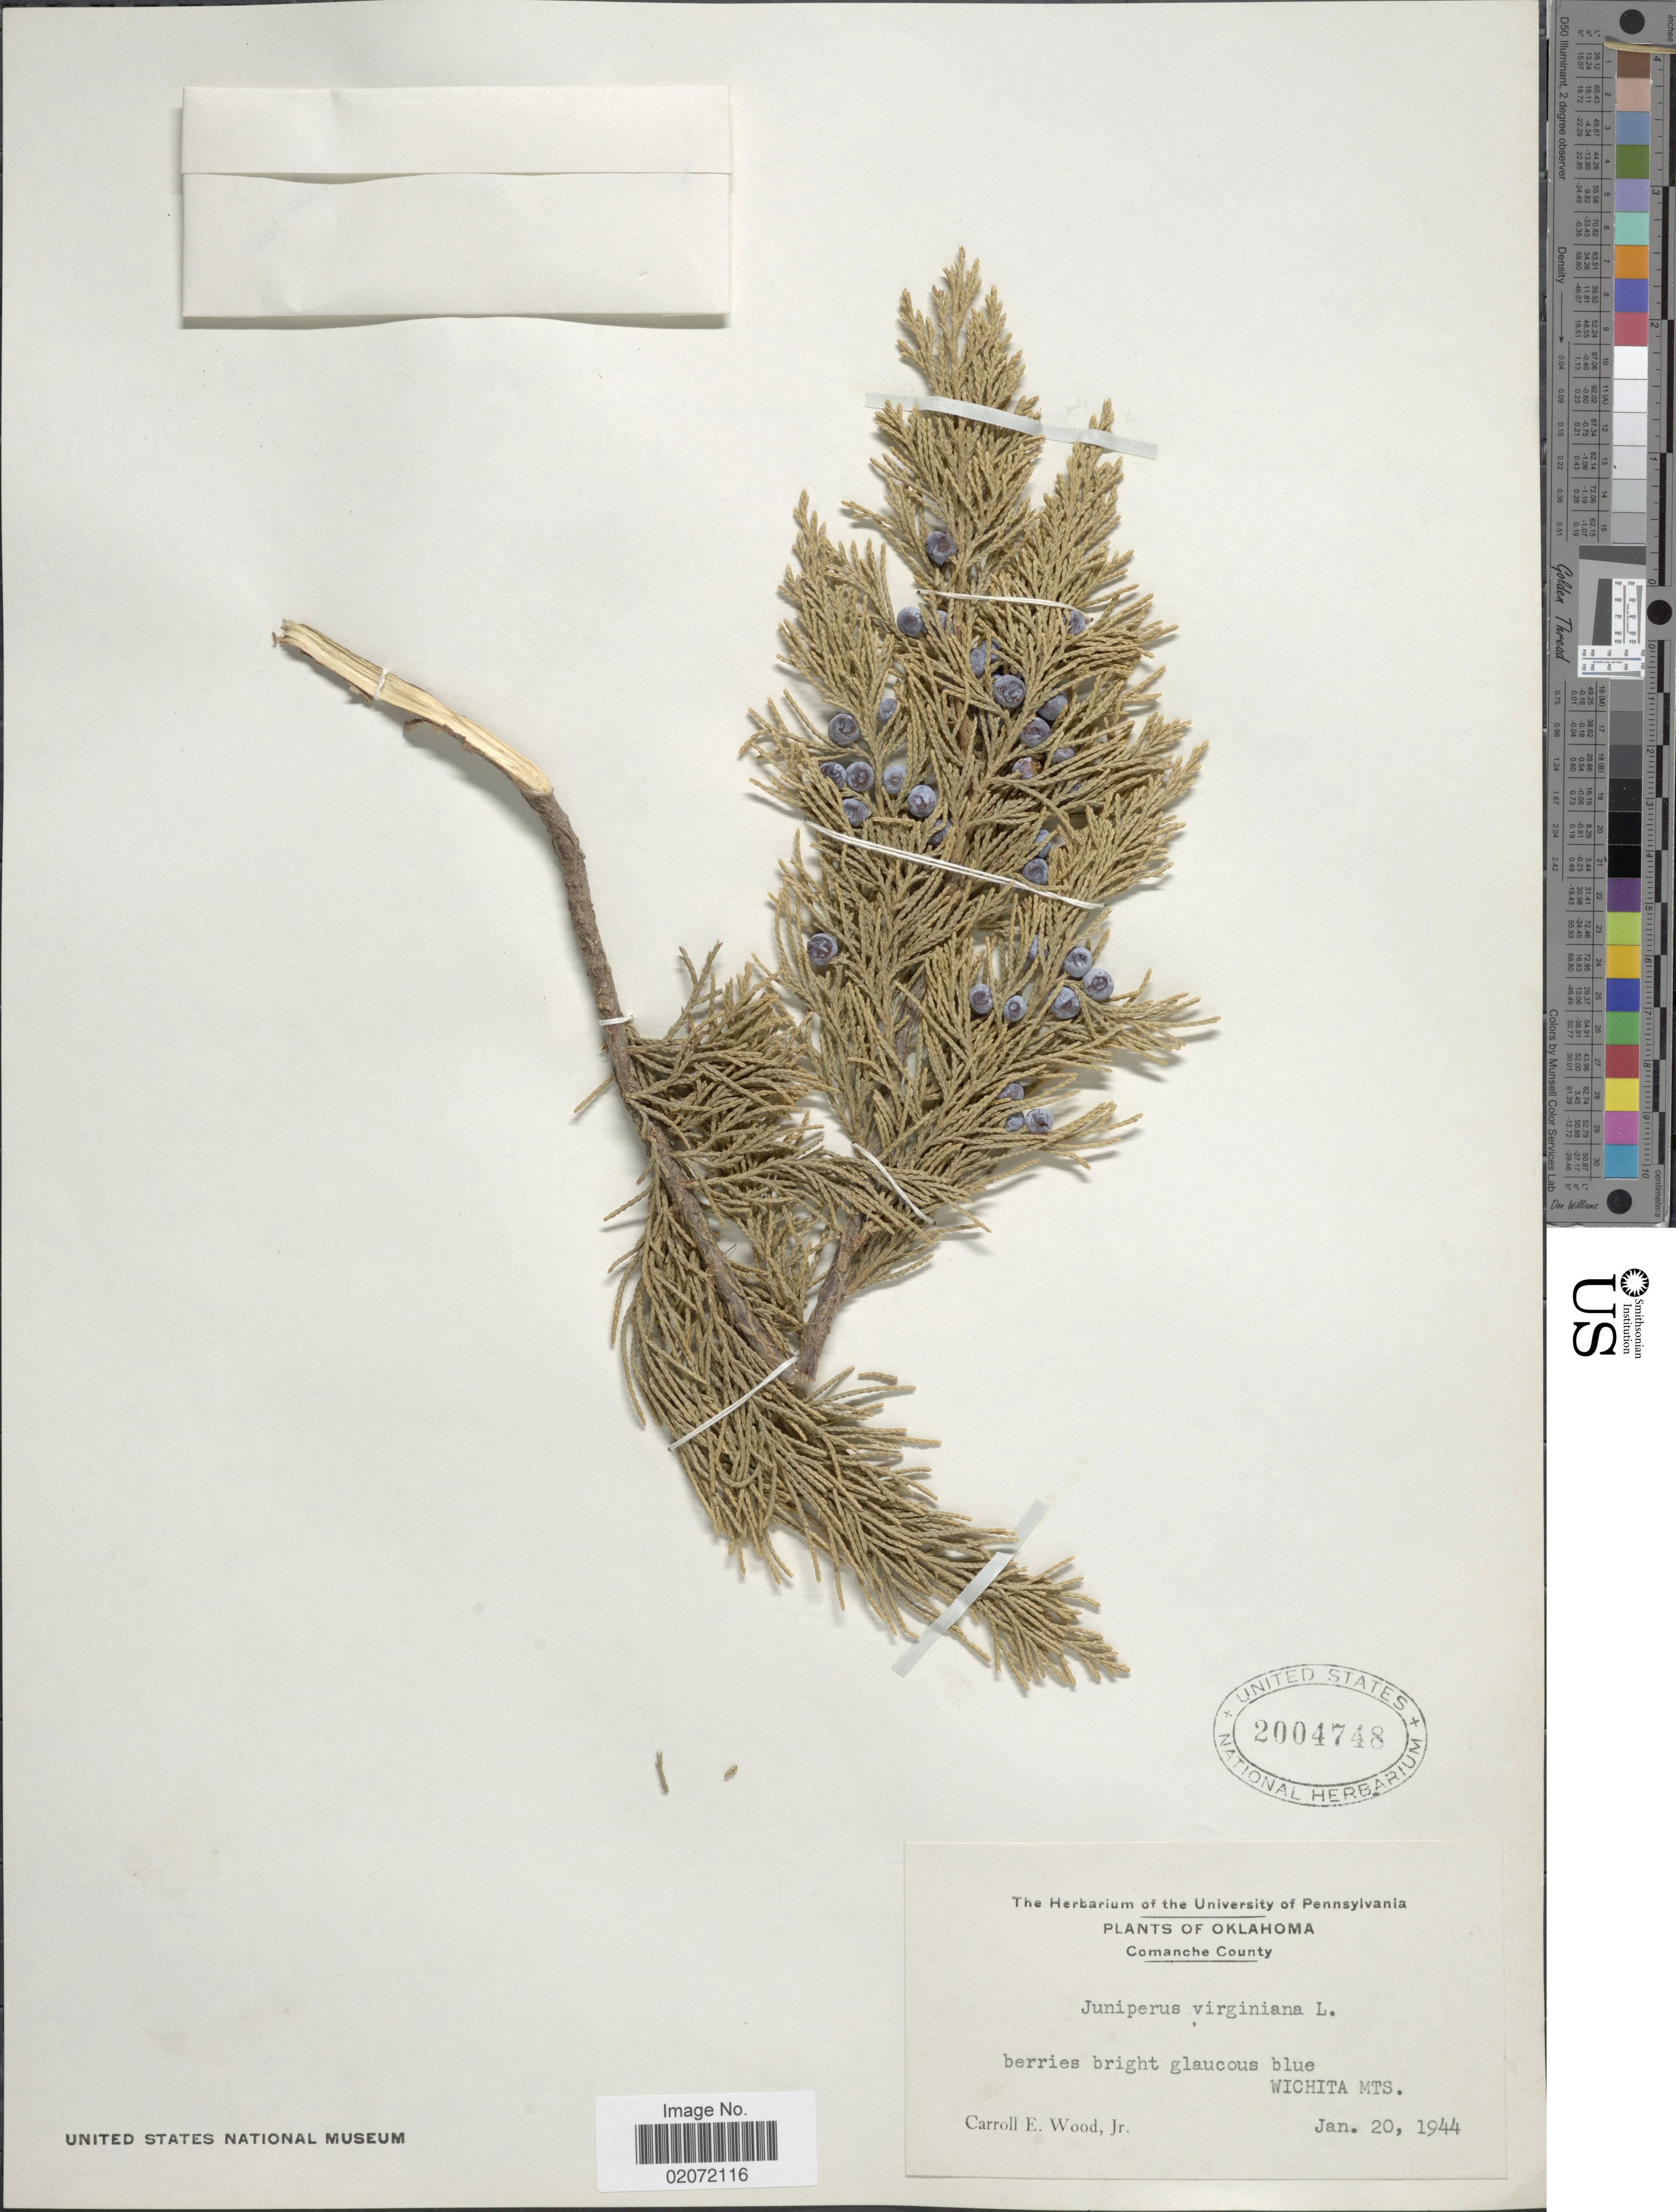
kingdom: Plantae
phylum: Tracheophyta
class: Pinopsida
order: Pinales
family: Cupressaceae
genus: Juniperus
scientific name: Juniperus virginiana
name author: L.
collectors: E. Wood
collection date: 1944-01-20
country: United States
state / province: Oklahoma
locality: Oklahoma,. Comanche County. Wichita Mts.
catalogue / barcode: US 2004748